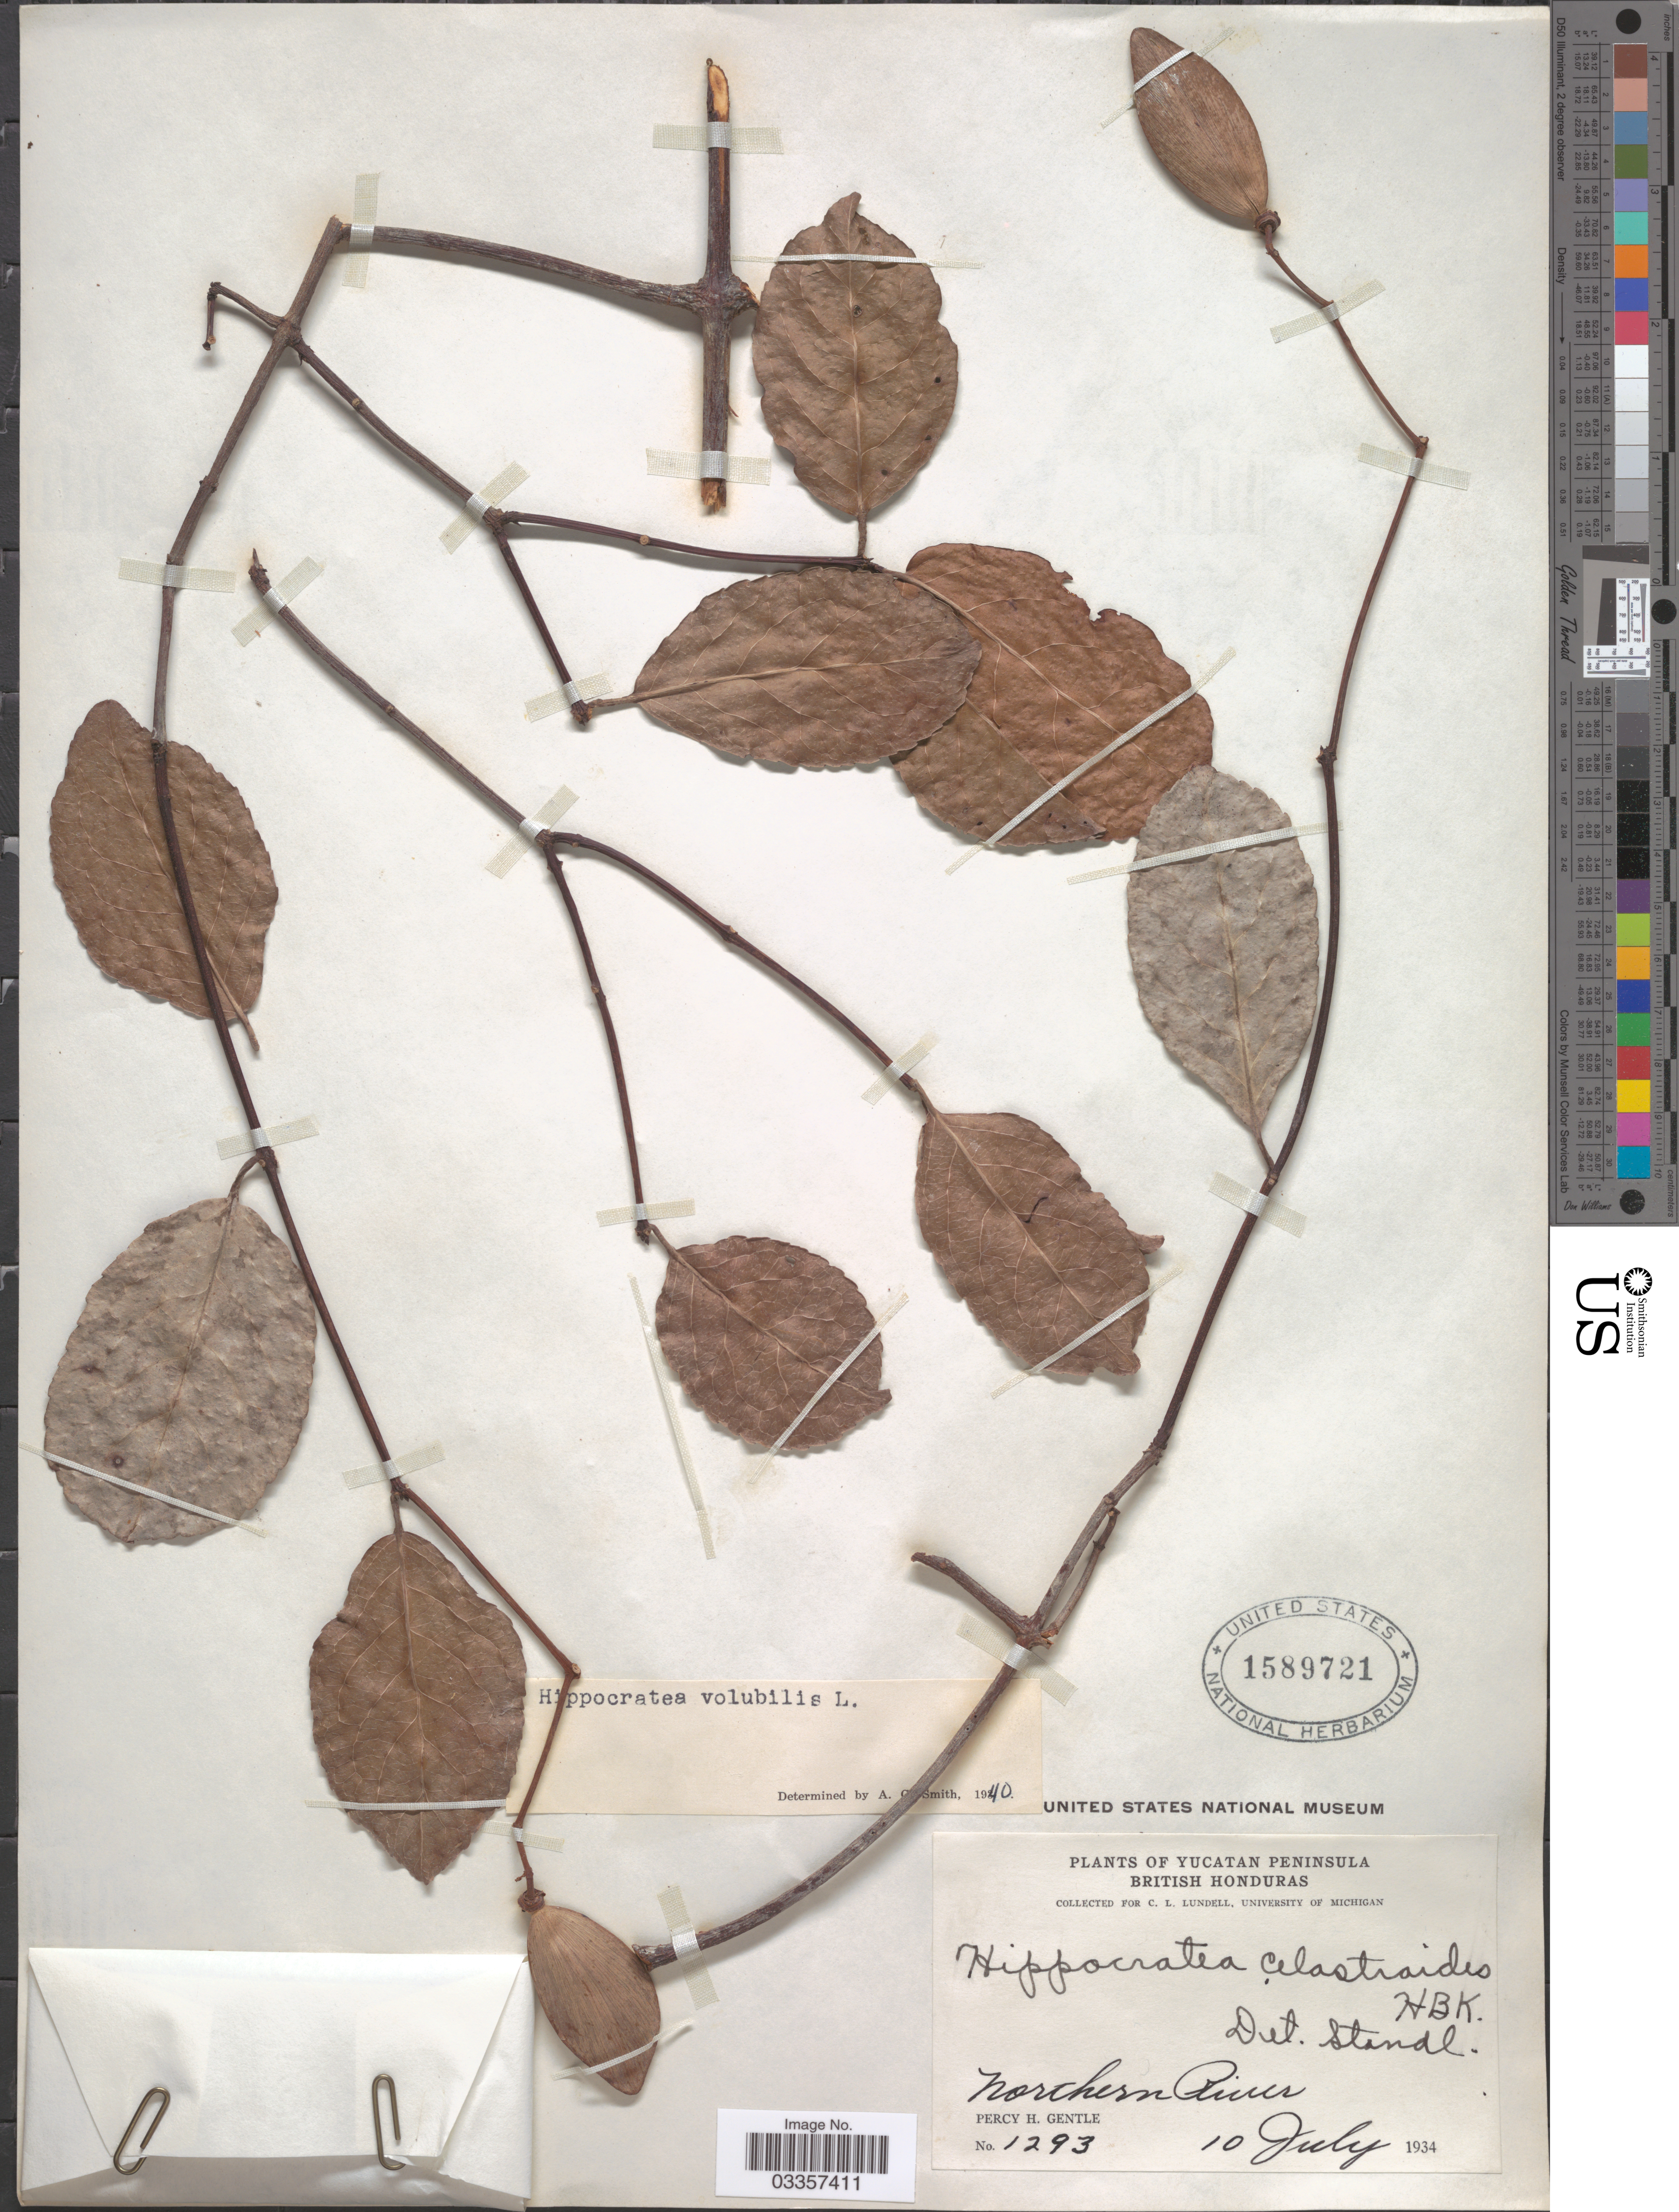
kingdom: Plantae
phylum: Tracheophyta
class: Magnoliopsida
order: Celastrales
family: Celastraceae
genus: Hippocratea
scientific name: Hippocratea volubilis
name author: L.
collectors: P. H. Gentle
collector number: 1293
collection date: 1934-07-10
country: Belize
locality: Yucatan Peninsula. British Honduras. Northern River.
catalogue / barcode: US 1589721